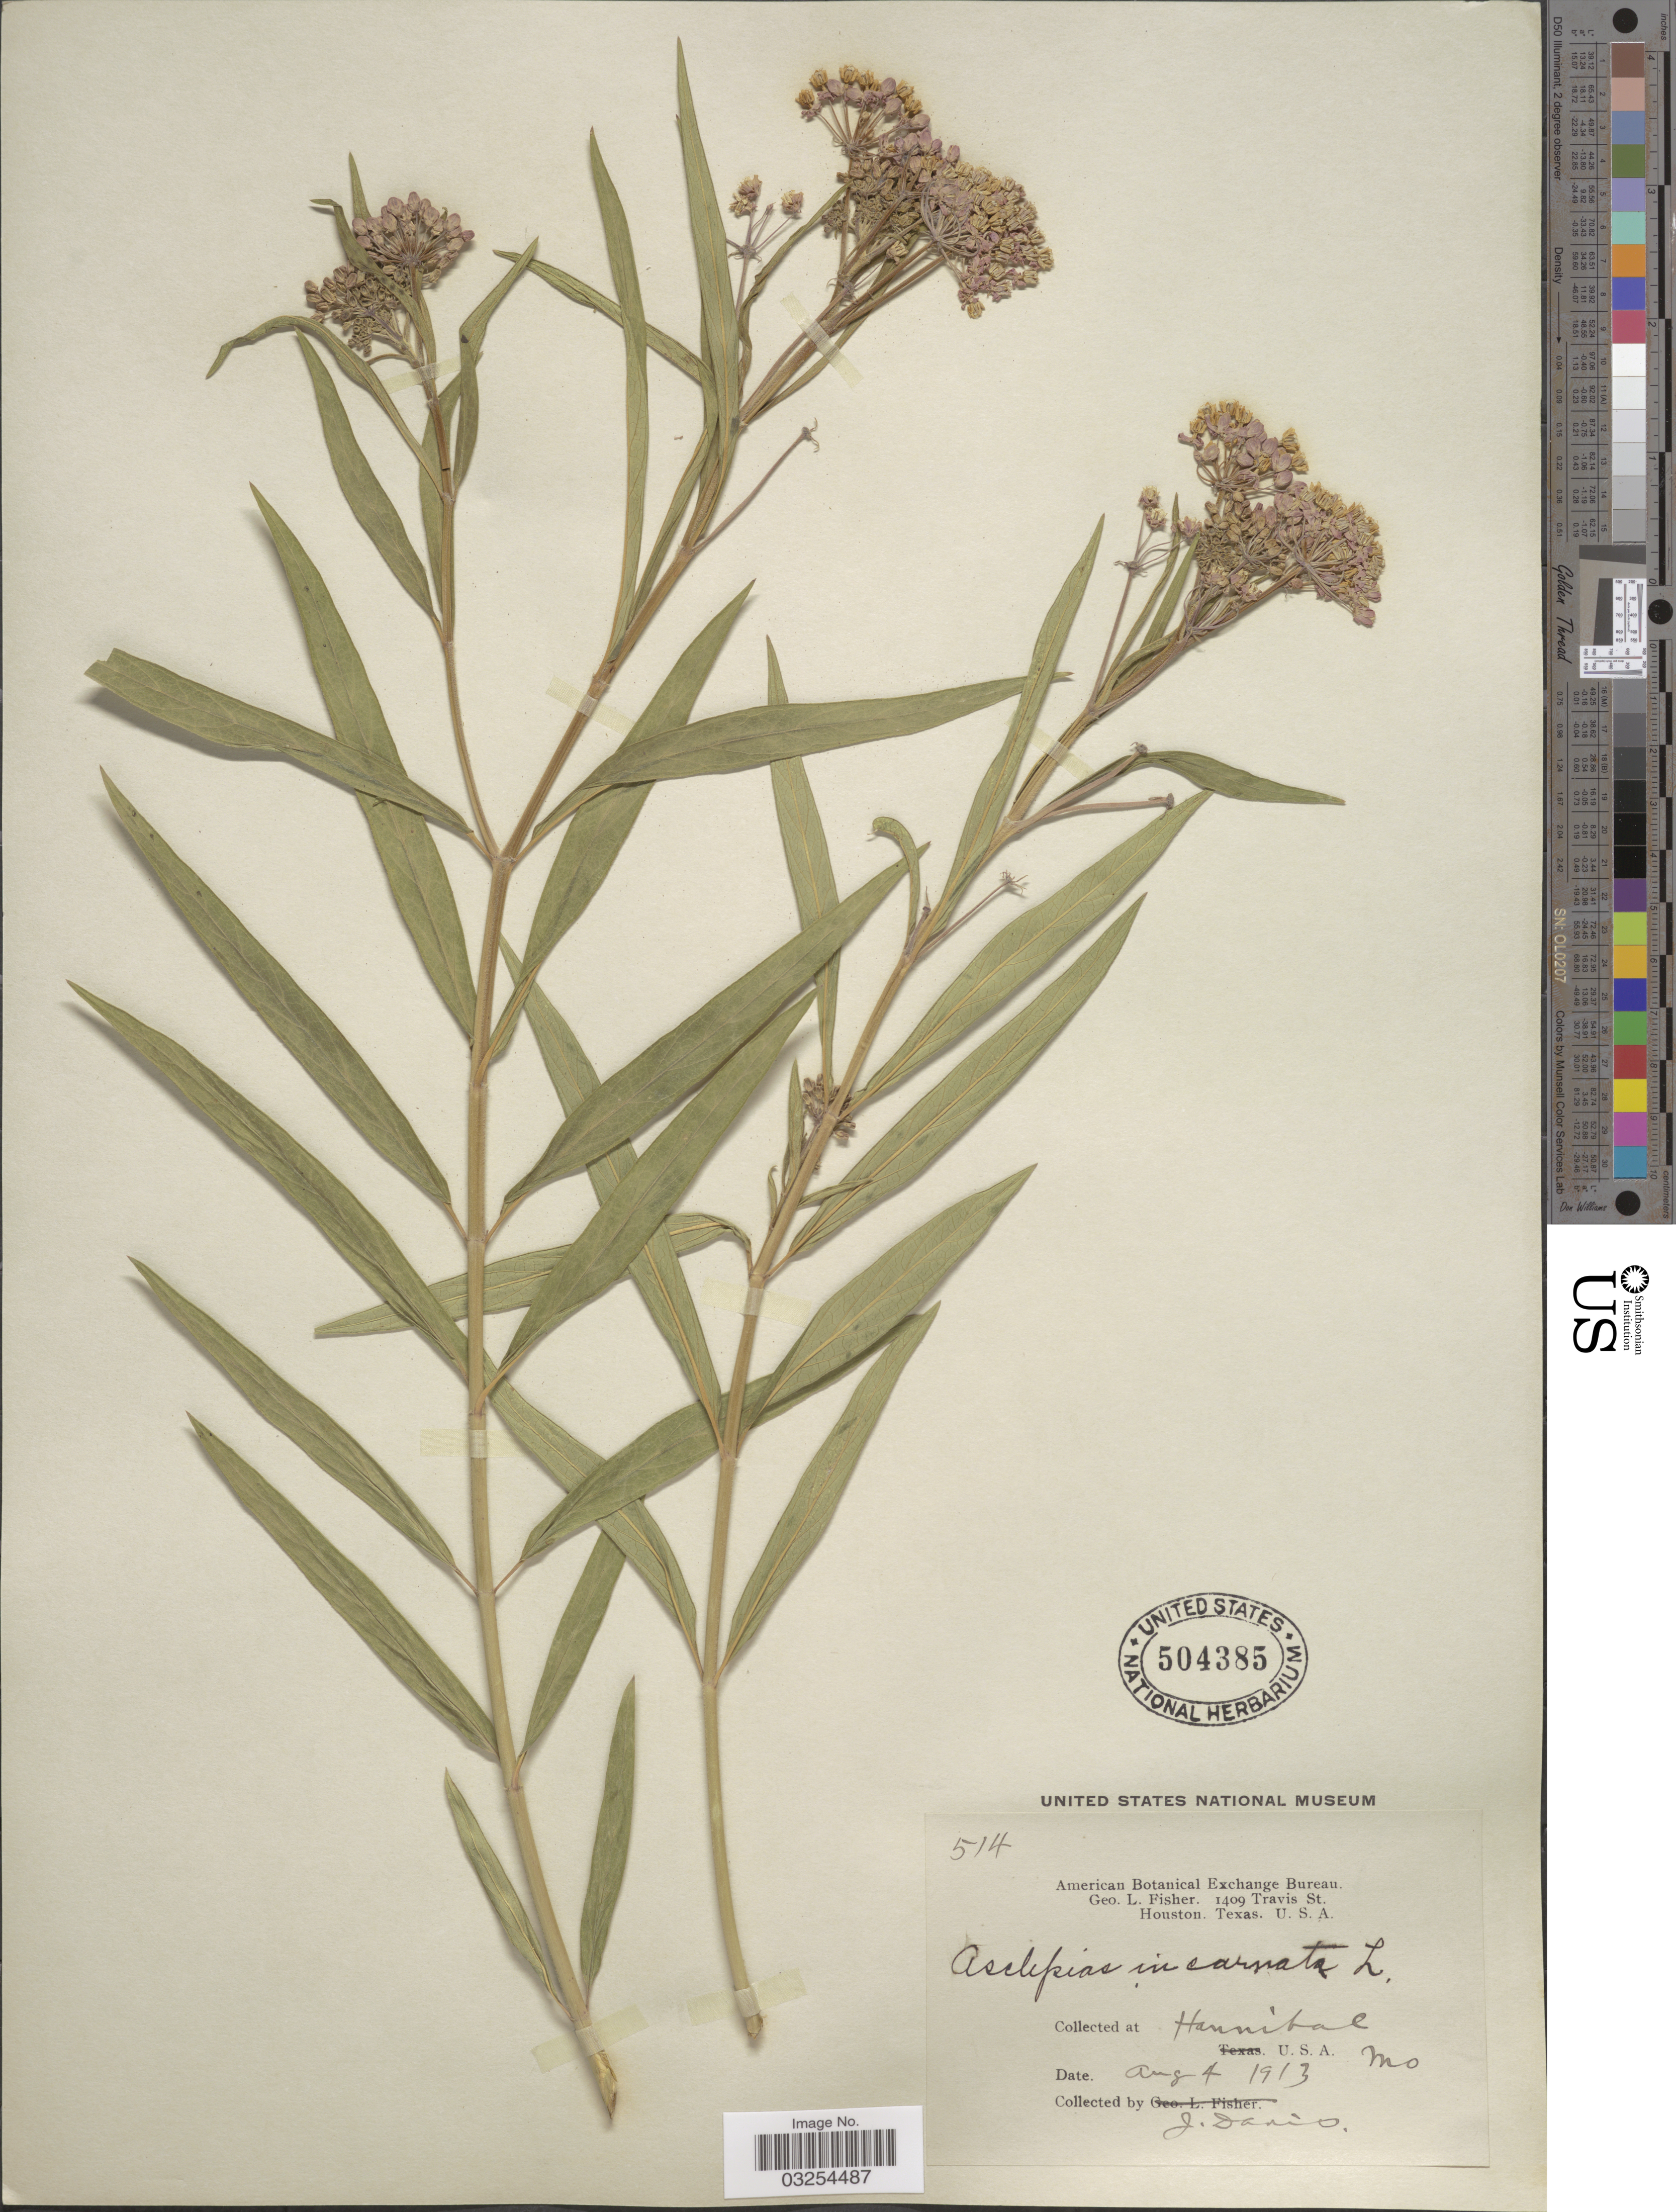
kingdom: Plantae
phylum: Tracheophyta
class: Magnoliopsida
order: Gentianales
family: Apocynaceae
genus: Asclepias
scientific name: Asclepias incarnata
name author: L.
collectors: J. Davis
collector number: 514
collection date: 1913-08-04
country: United States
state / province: Missouri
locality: Hannibal.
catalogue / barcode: US 504385